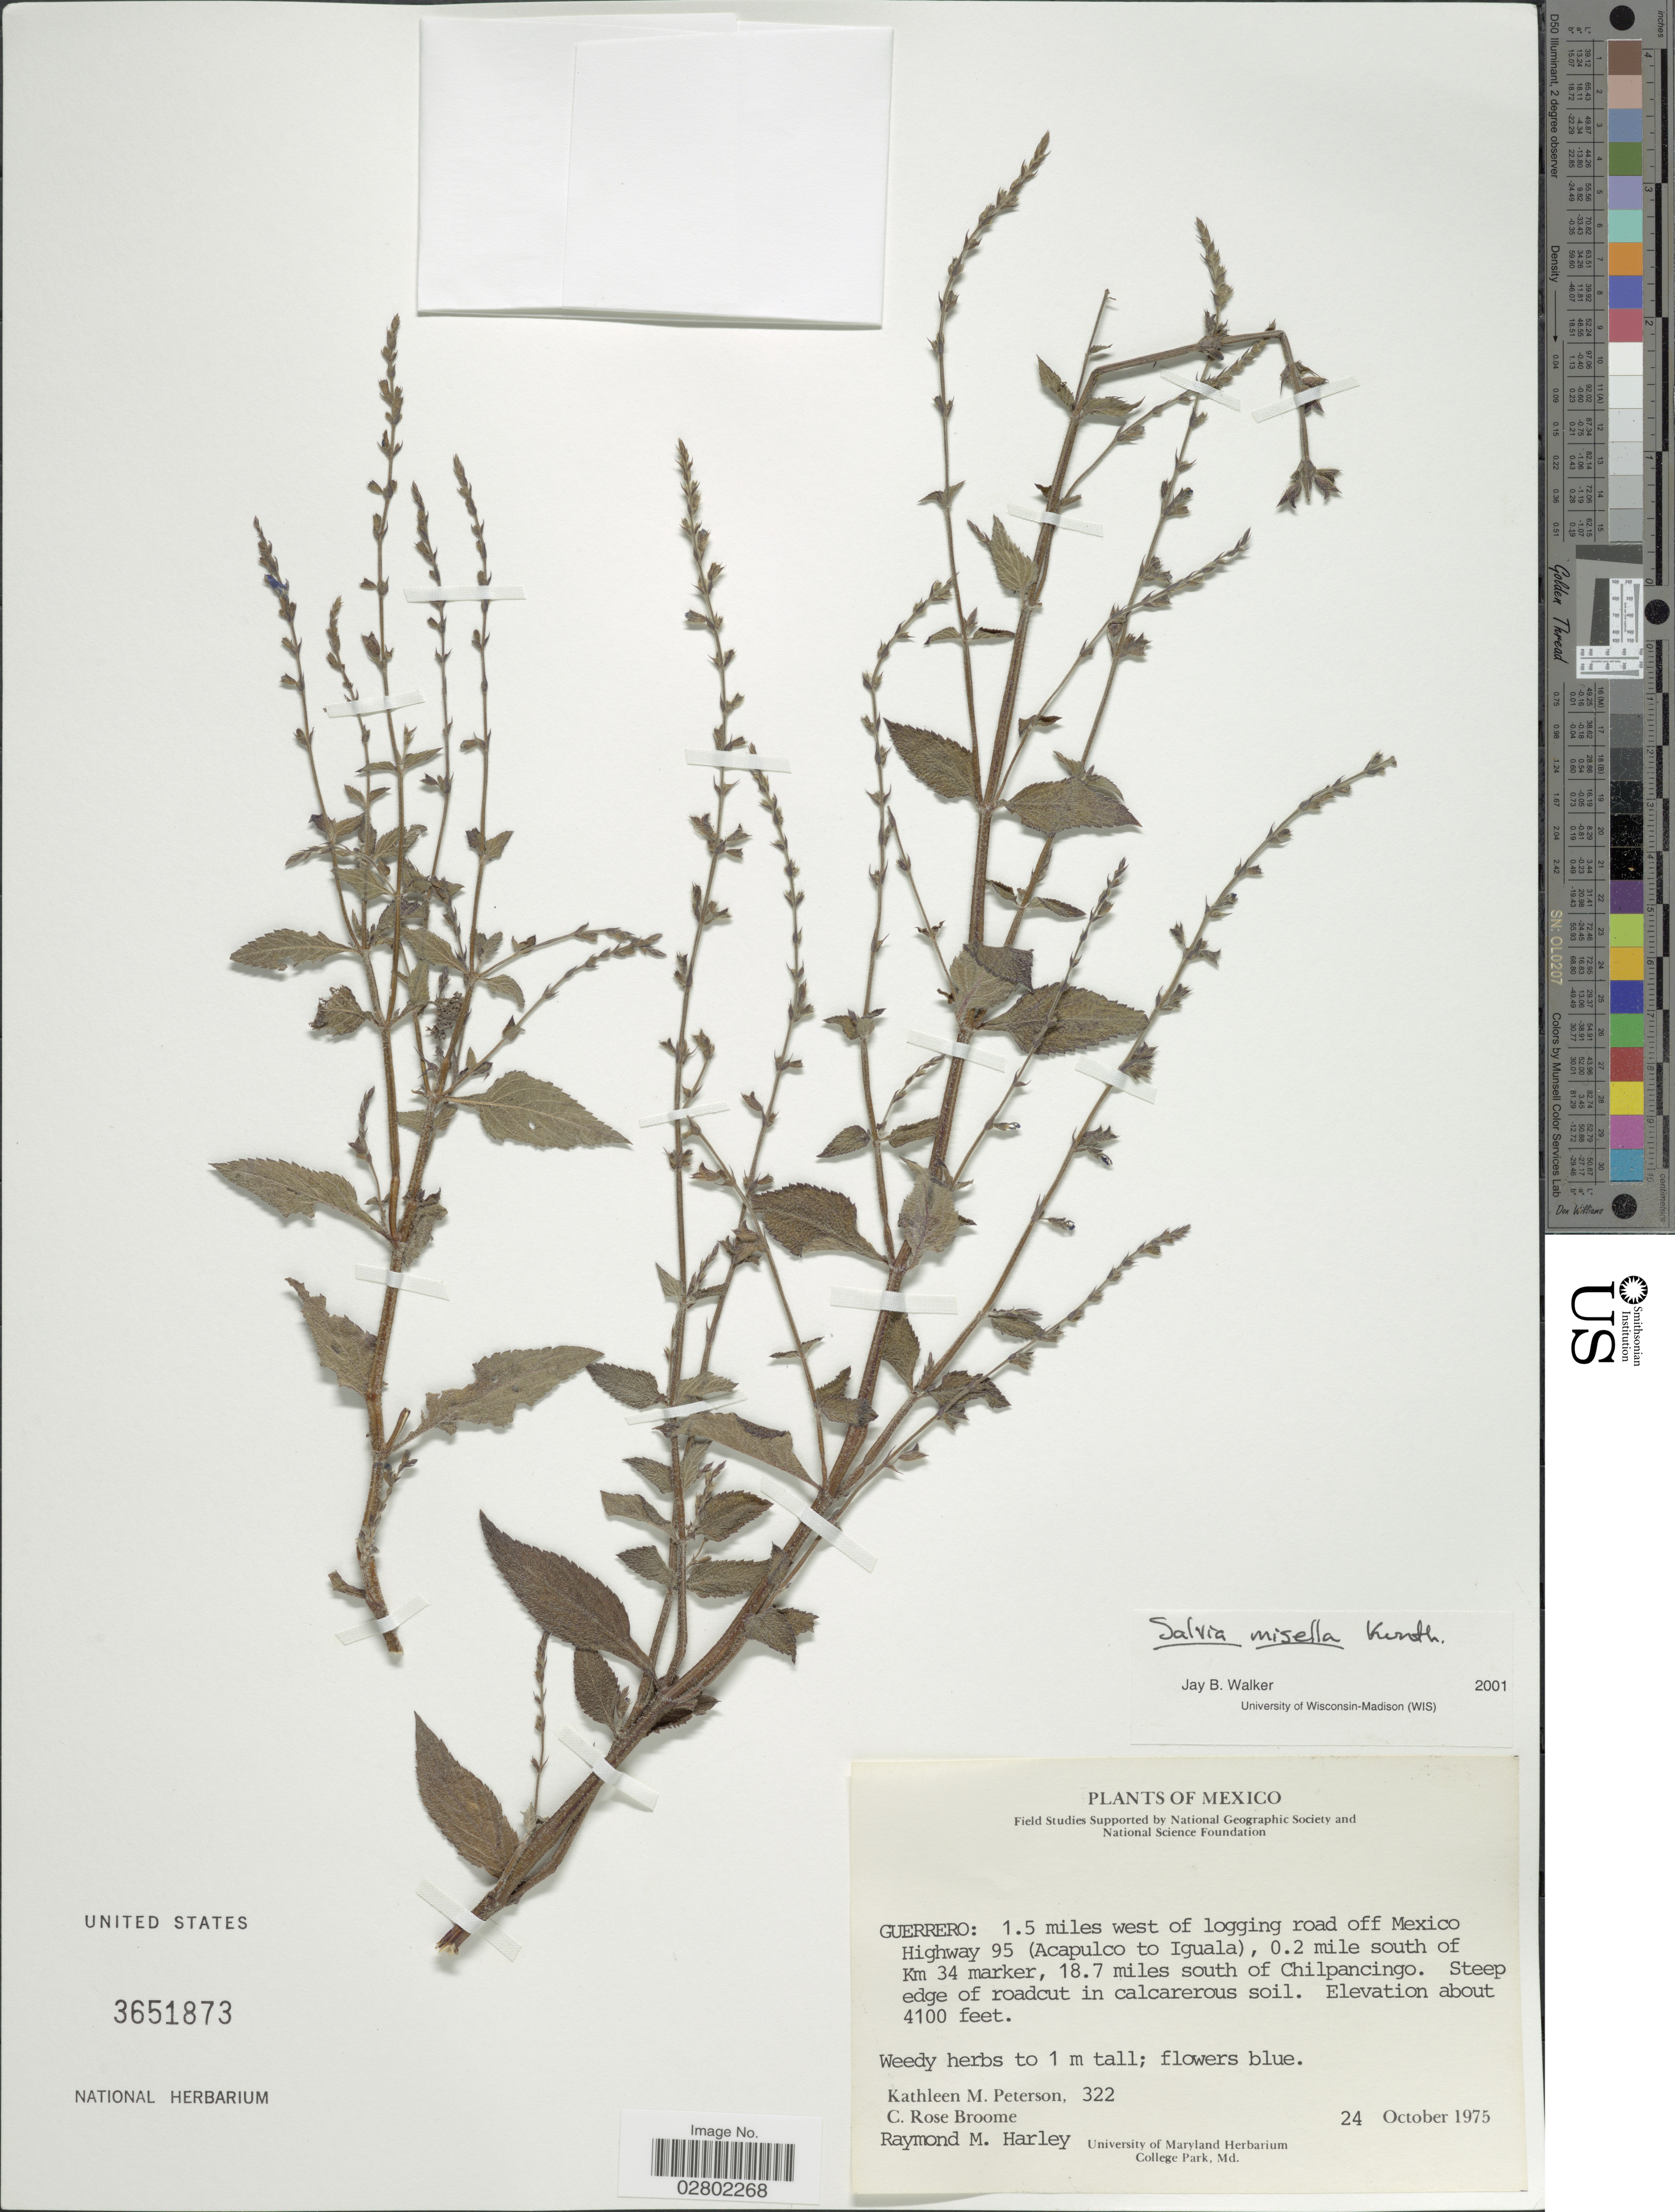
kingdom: Plantae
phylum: Tracheophyta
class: Magnoliopsida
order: Lamiales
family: Lamiaceae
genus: Salvia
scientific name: Salvia misella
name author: Kunth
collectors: K. Peterson, C. R. Broome & R. M. Harley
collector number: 322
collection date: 1975-10-24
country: Mexico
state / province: Guerrero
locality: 1.5 miles west of logging road off Mexico Highway 95 (Acapulco to Iguala), 0.2 mile south of km 34 marker, 18.7 miles south of Chilpancingo.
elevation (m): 1250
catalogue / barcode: US 3651873